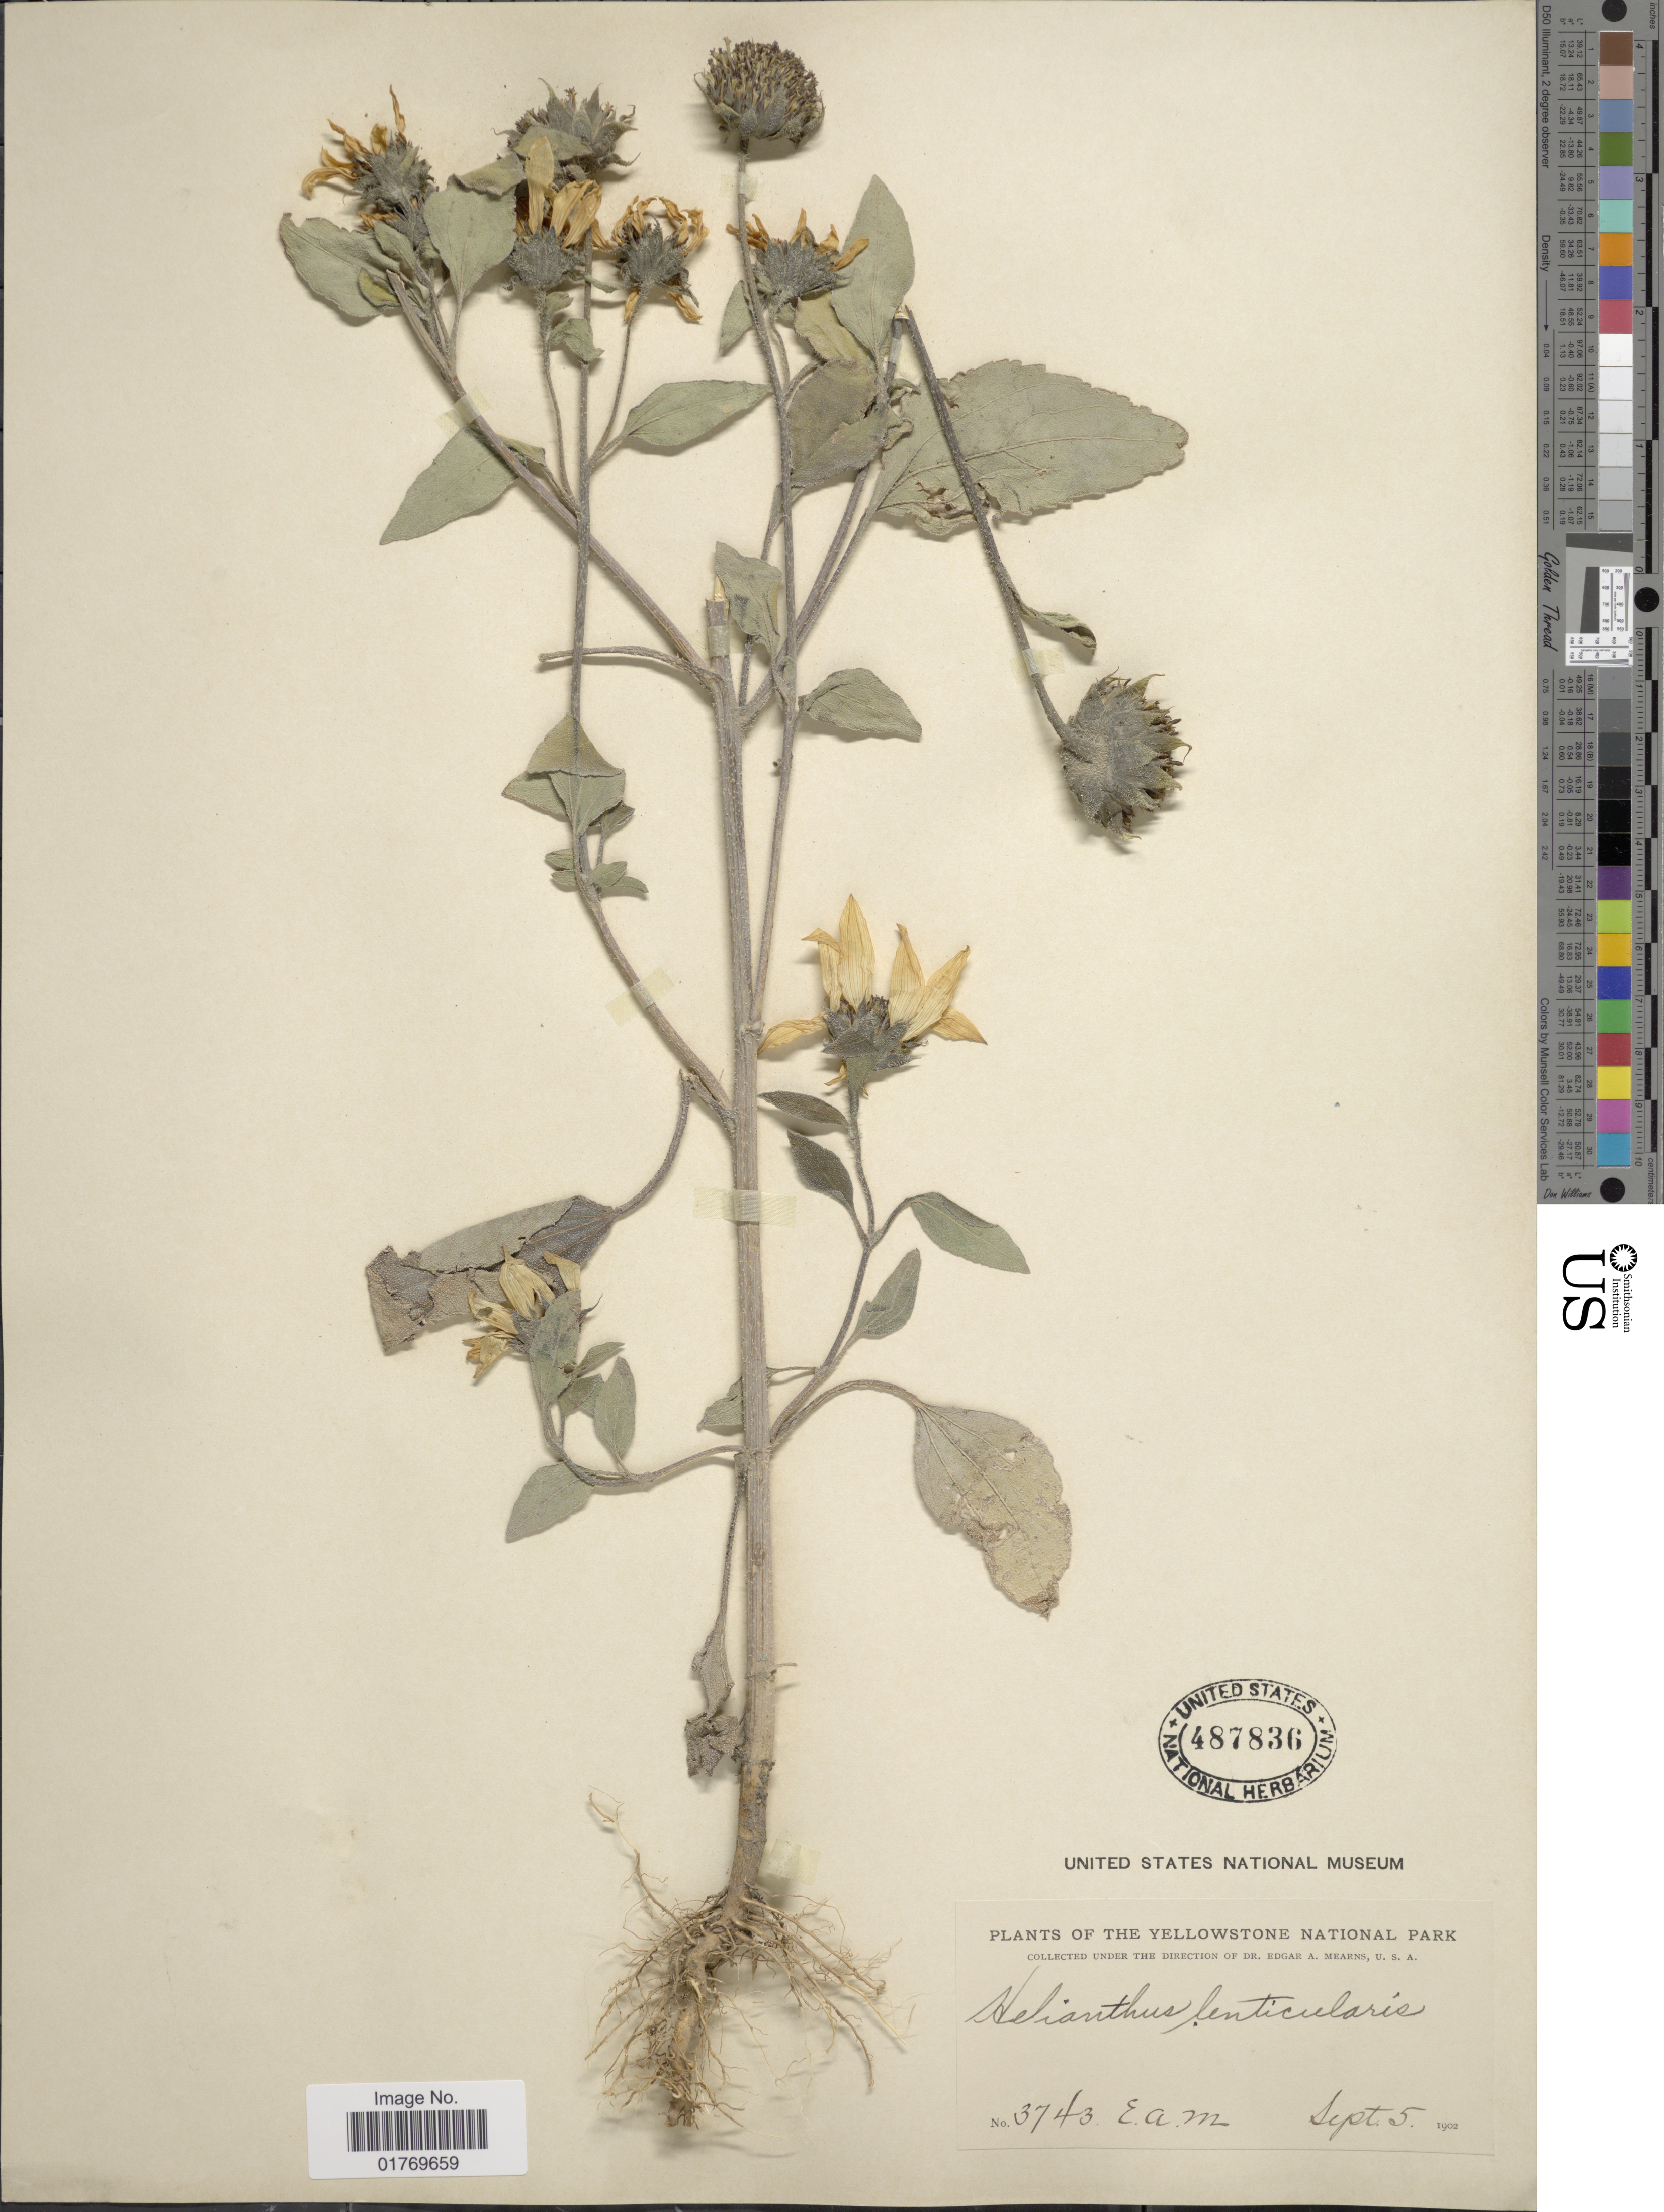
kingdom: Plantae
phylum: Tracheophyta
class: Magnoliopsida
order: Asterales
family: Asteraceae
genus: Helianthus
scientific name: Helianthus annuus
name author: L.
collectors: E. A. Mearns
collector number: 3743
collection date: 1902-09-05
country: United States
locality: The Yellowstone National Park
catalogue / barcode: US 487836